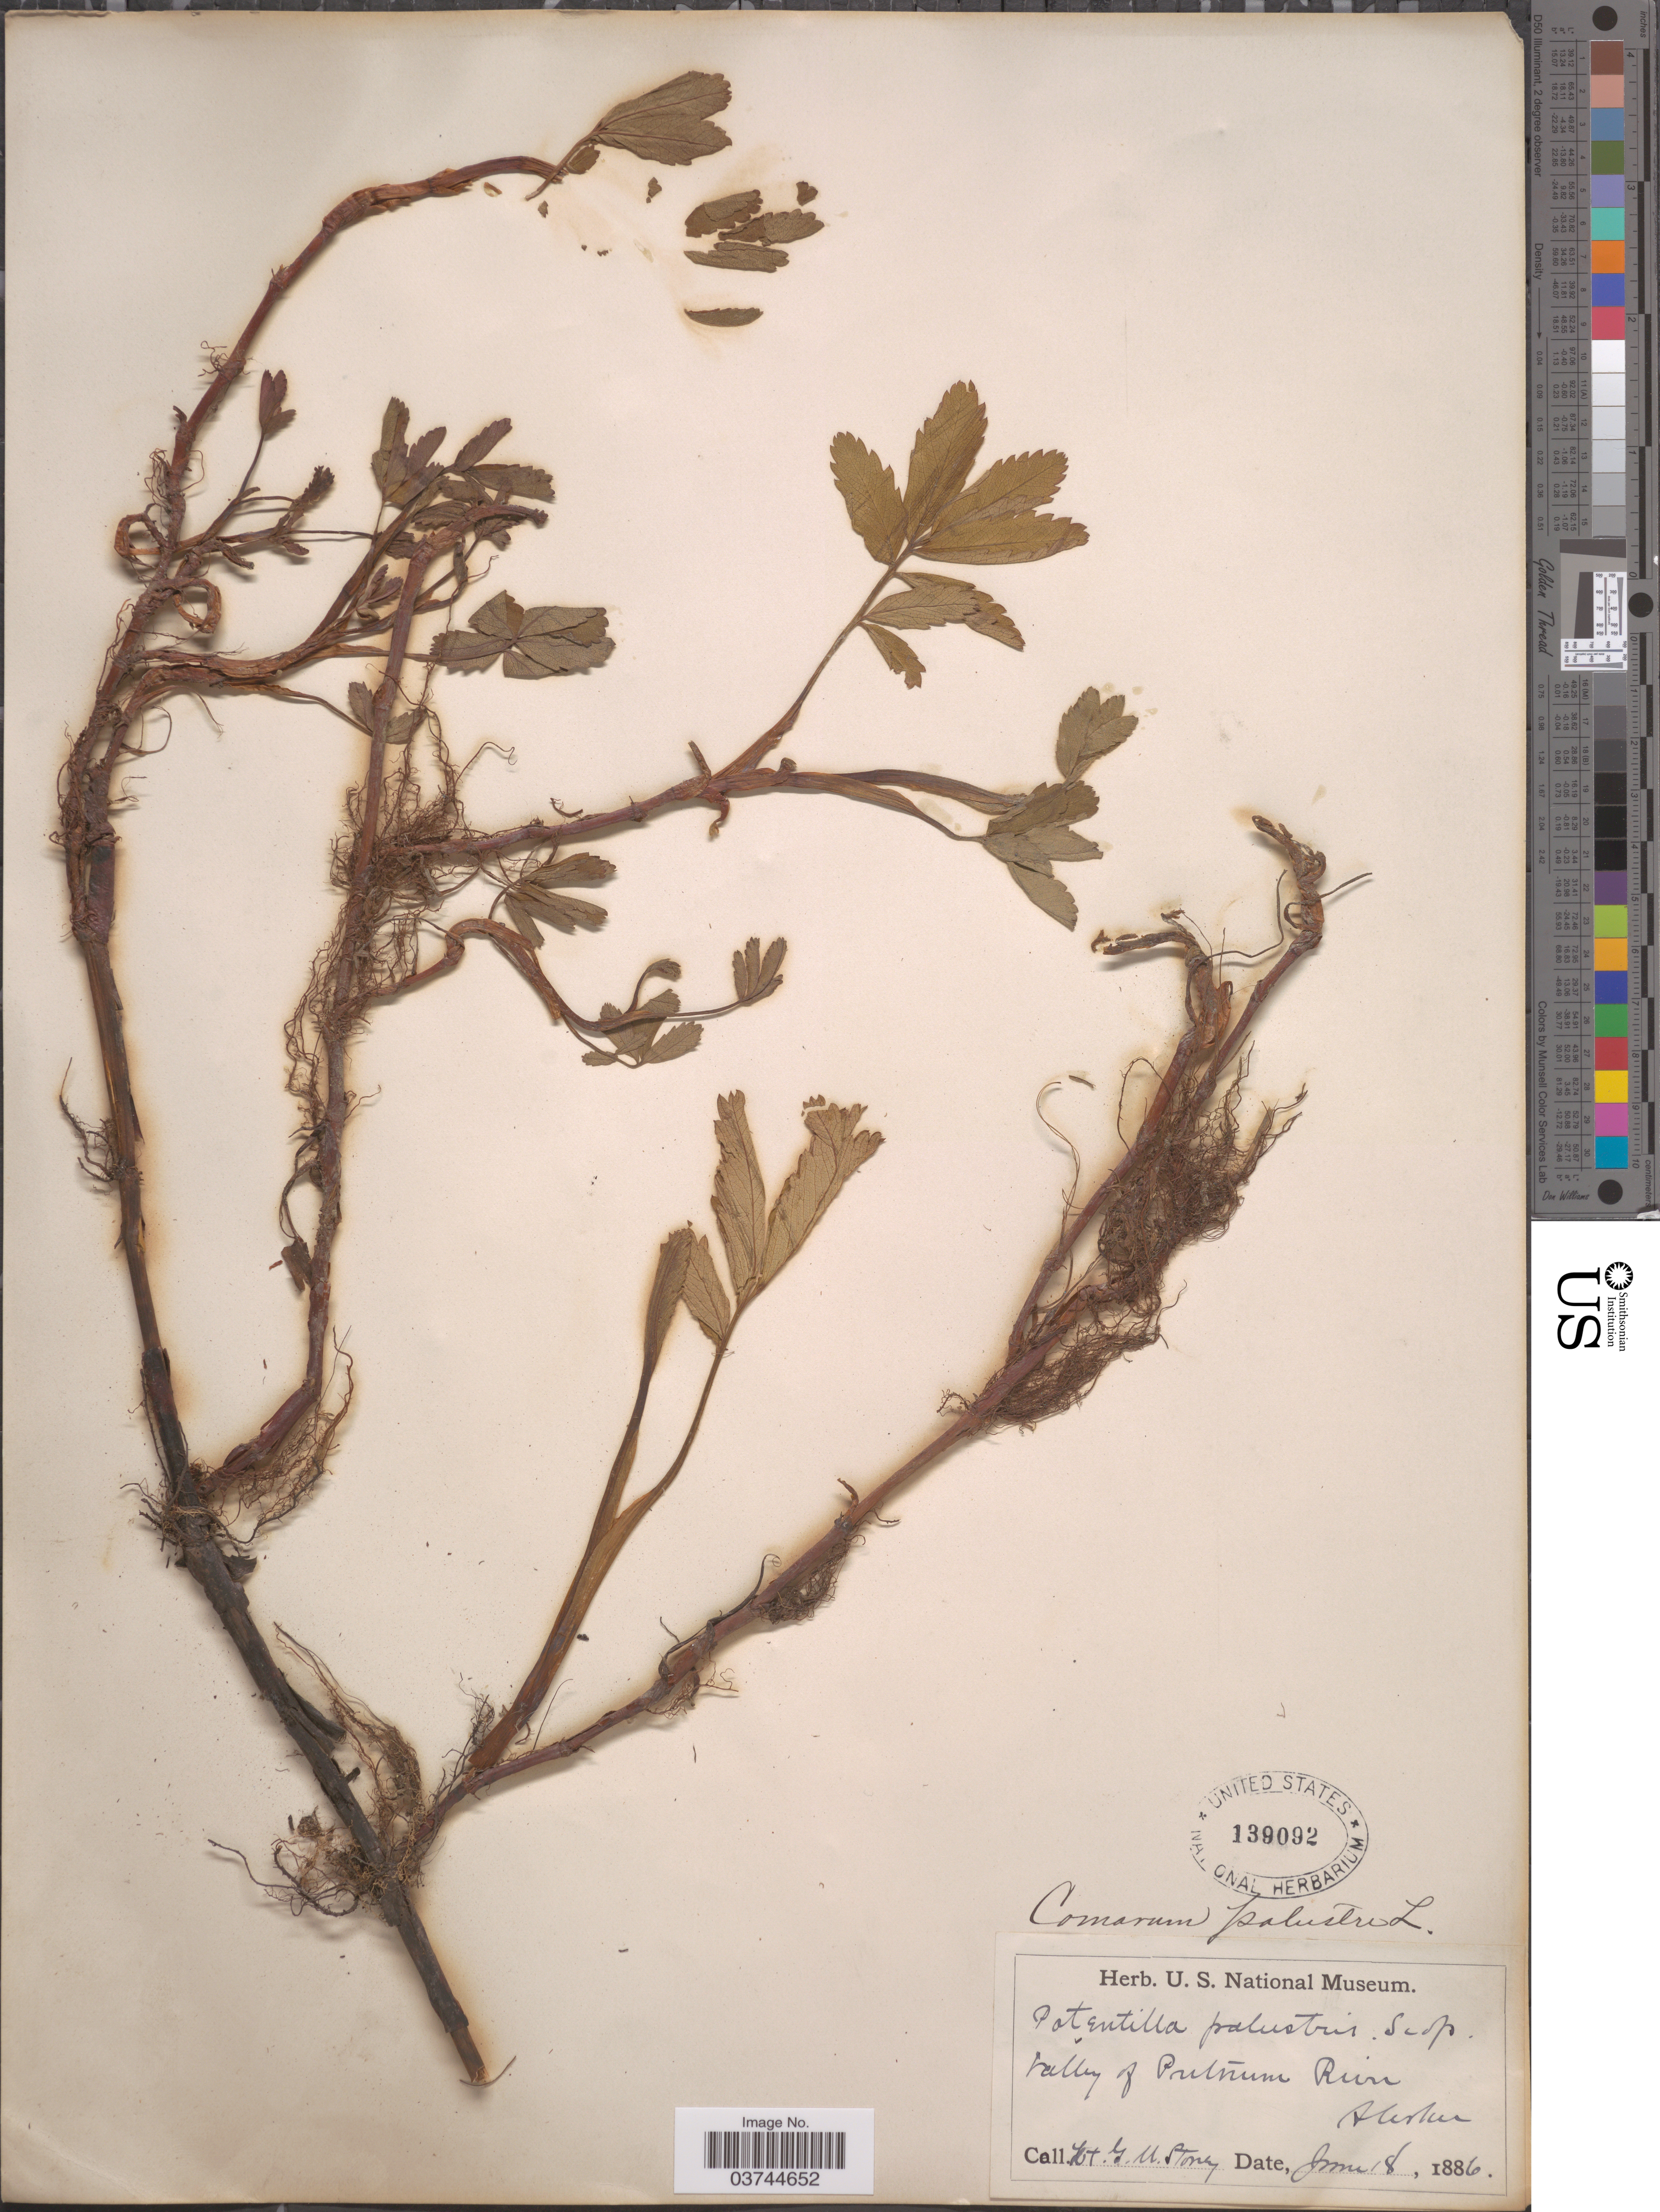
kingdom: Plantae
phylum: Tracheophyta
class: Magnoliopsida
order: Rosales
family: Rosaceae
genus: Comarum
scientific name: Comarum palustre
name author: L.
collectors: G. Stoney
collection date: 1886-06-18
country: United States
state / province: Alaska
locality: Valley of Pritnum River.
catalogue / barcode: US 139092